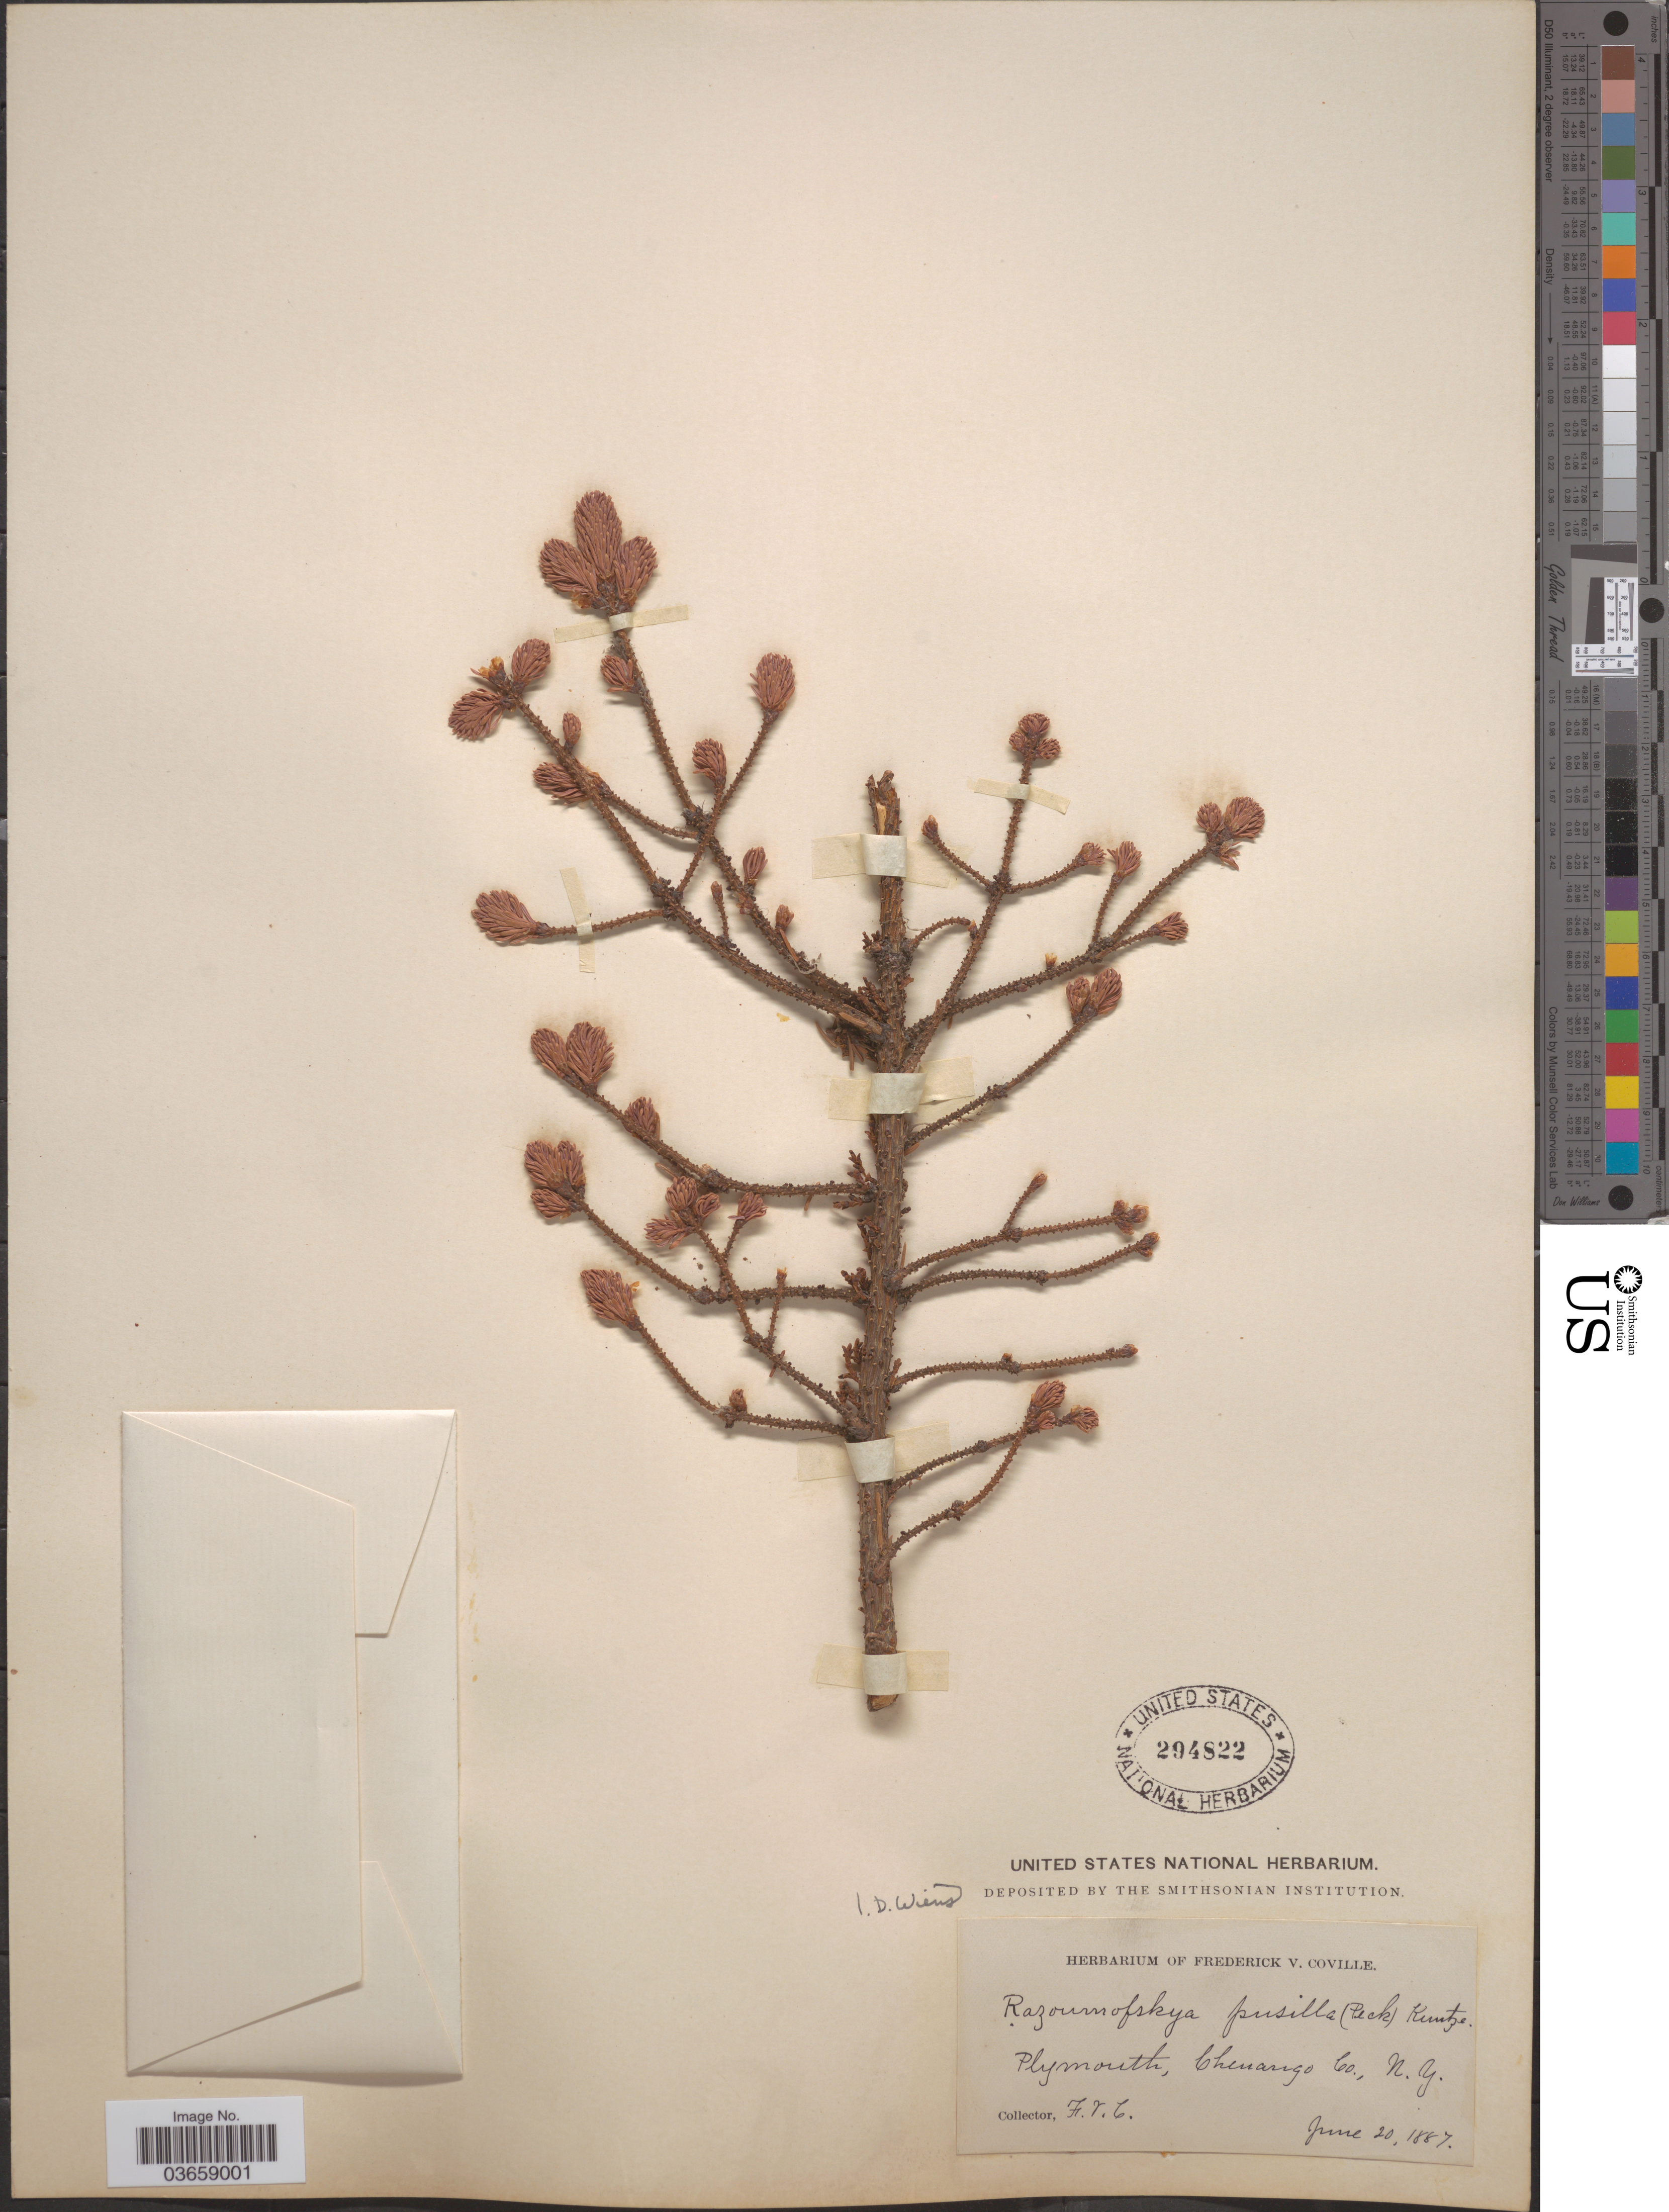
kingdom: Plantae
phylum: Tracheophyta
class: Magnoliopsida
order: Santalales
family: Viscaceae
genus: Arceuthobium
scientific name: Arceuthobium pusillum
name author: Peck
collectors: F. V. Coville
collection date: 1887-06-20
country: United States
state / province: New York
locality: Plymouth, Chenango Co.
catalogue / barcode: US 294822